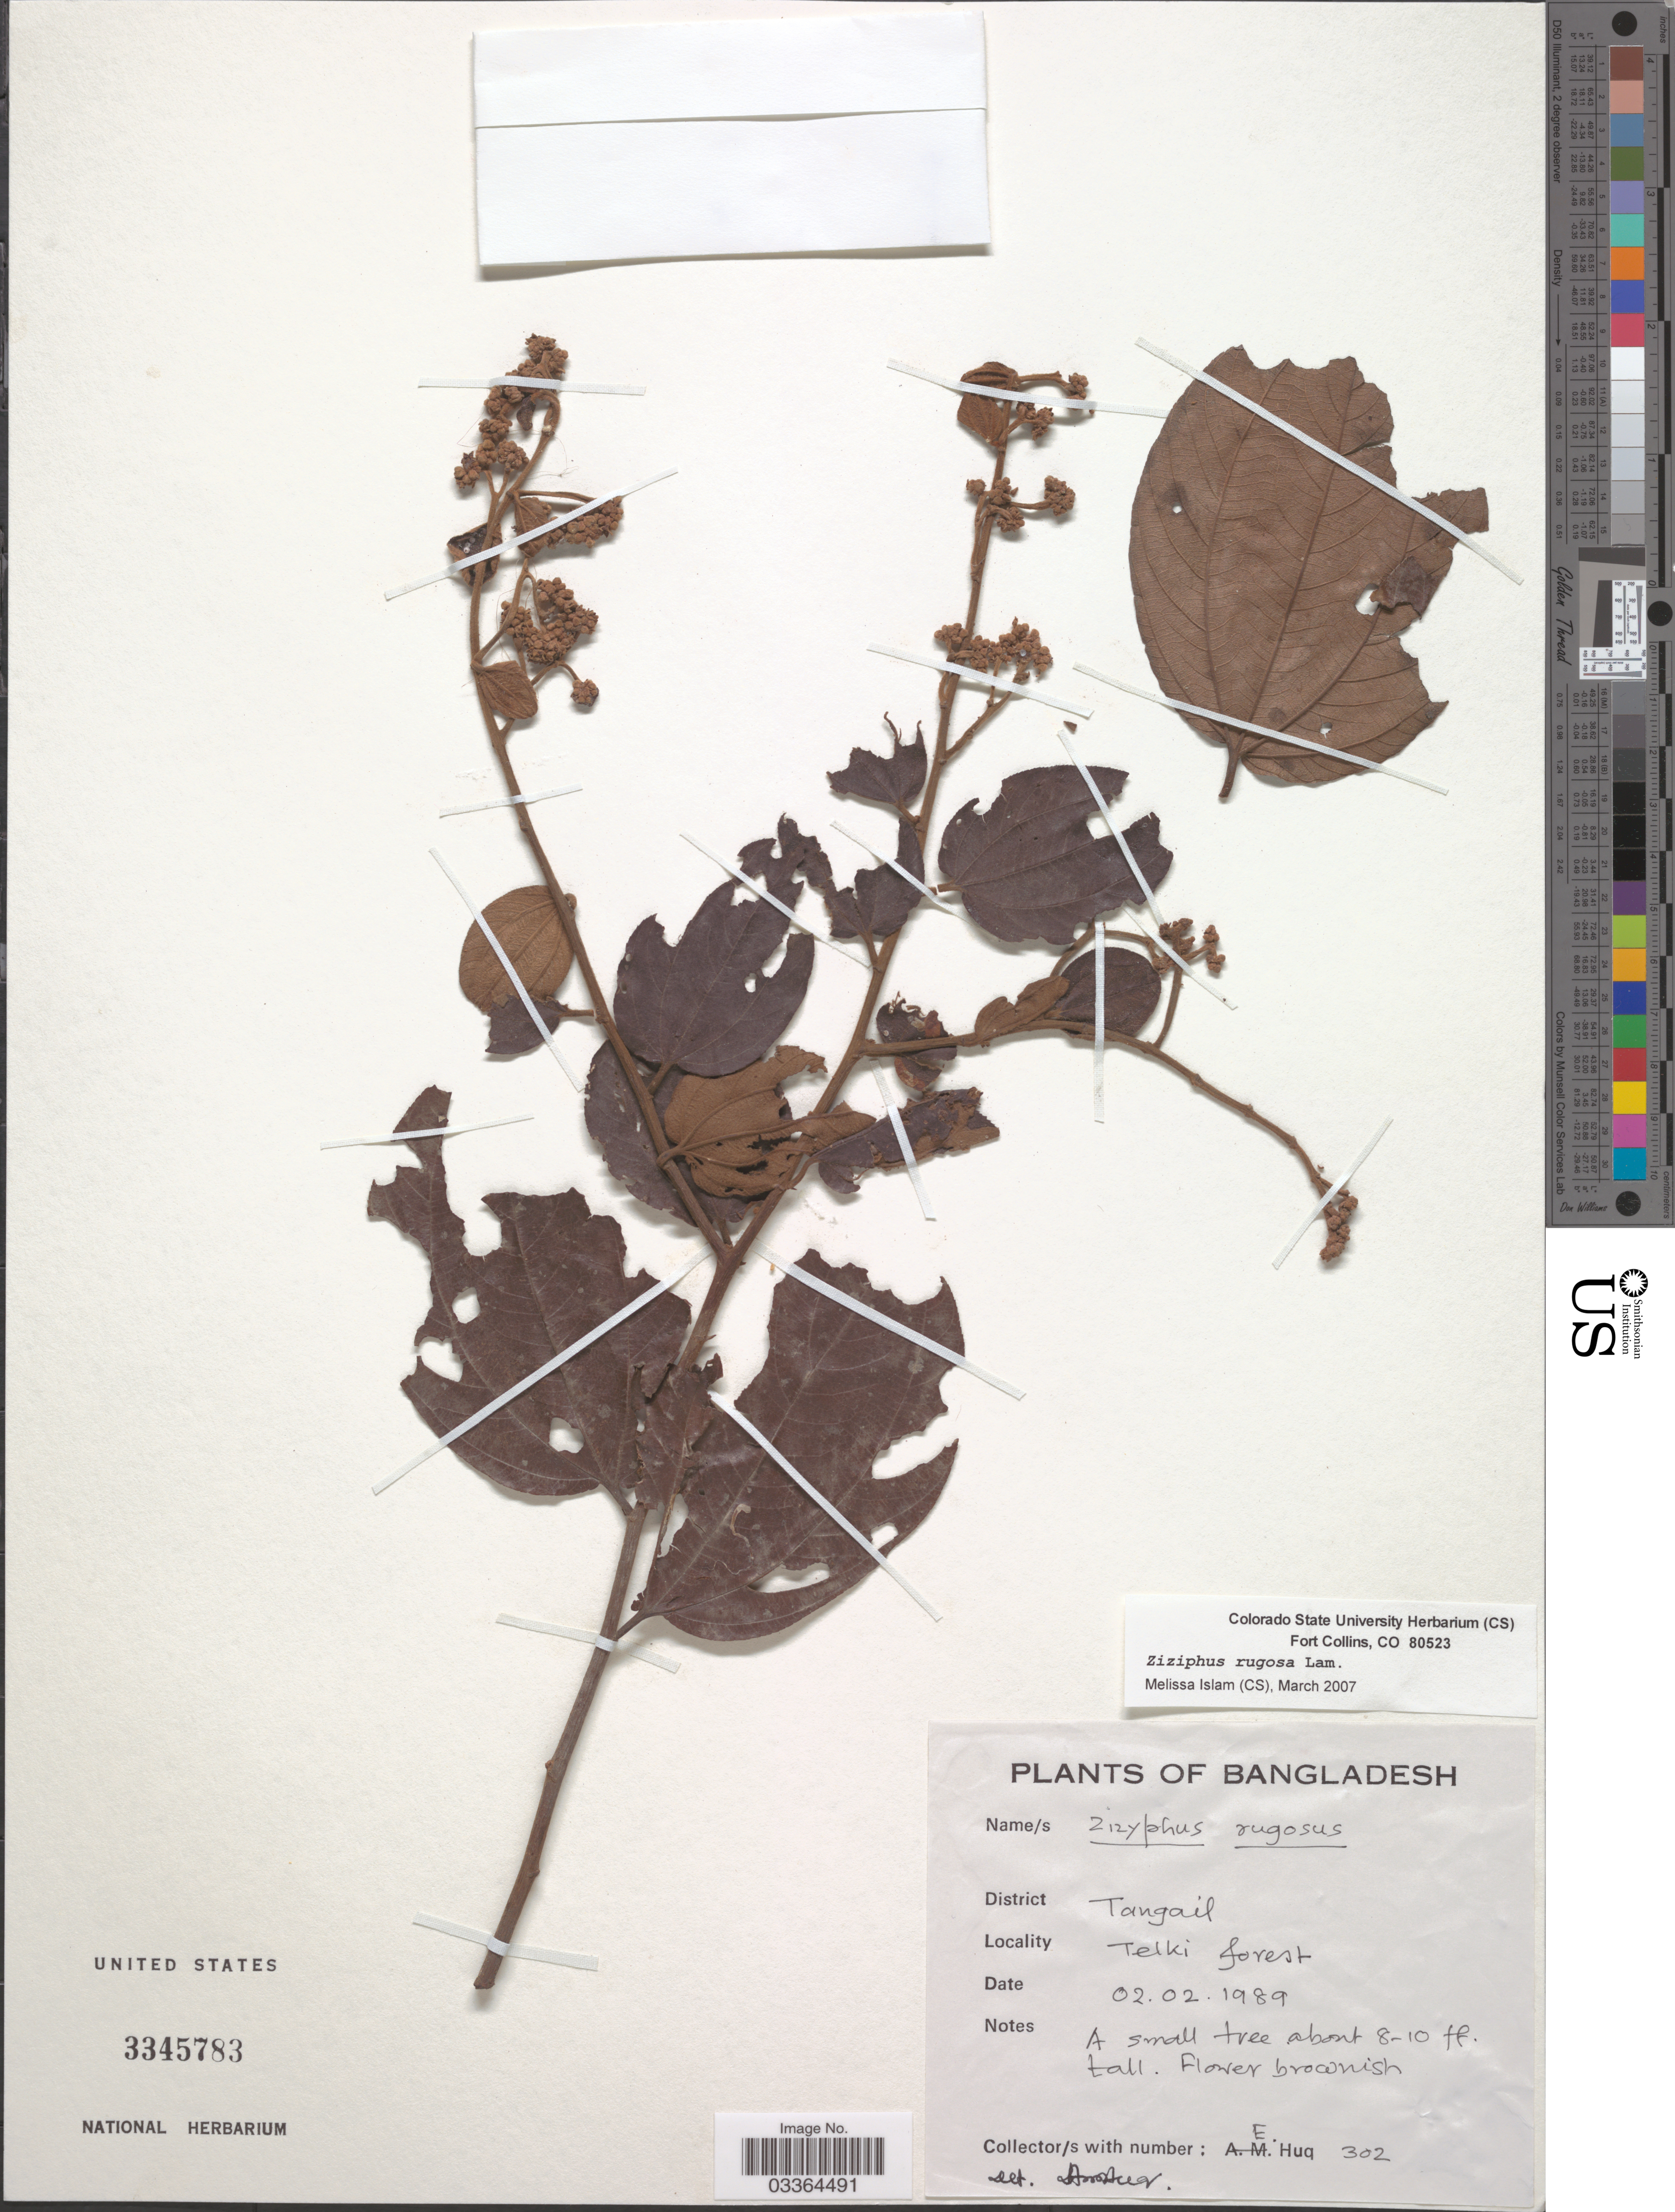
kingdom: Plantae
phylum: Tracheophyta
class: Magnoliopsida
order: Rosales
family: Rhamnaceae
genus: Ziziphus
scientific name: Ziziphus rugosa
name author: Lam.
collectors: E. Huq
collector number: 302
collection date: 1989-02-02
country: Bangladesh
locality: District Tangail. Telki forest.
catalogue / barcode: US 3345783